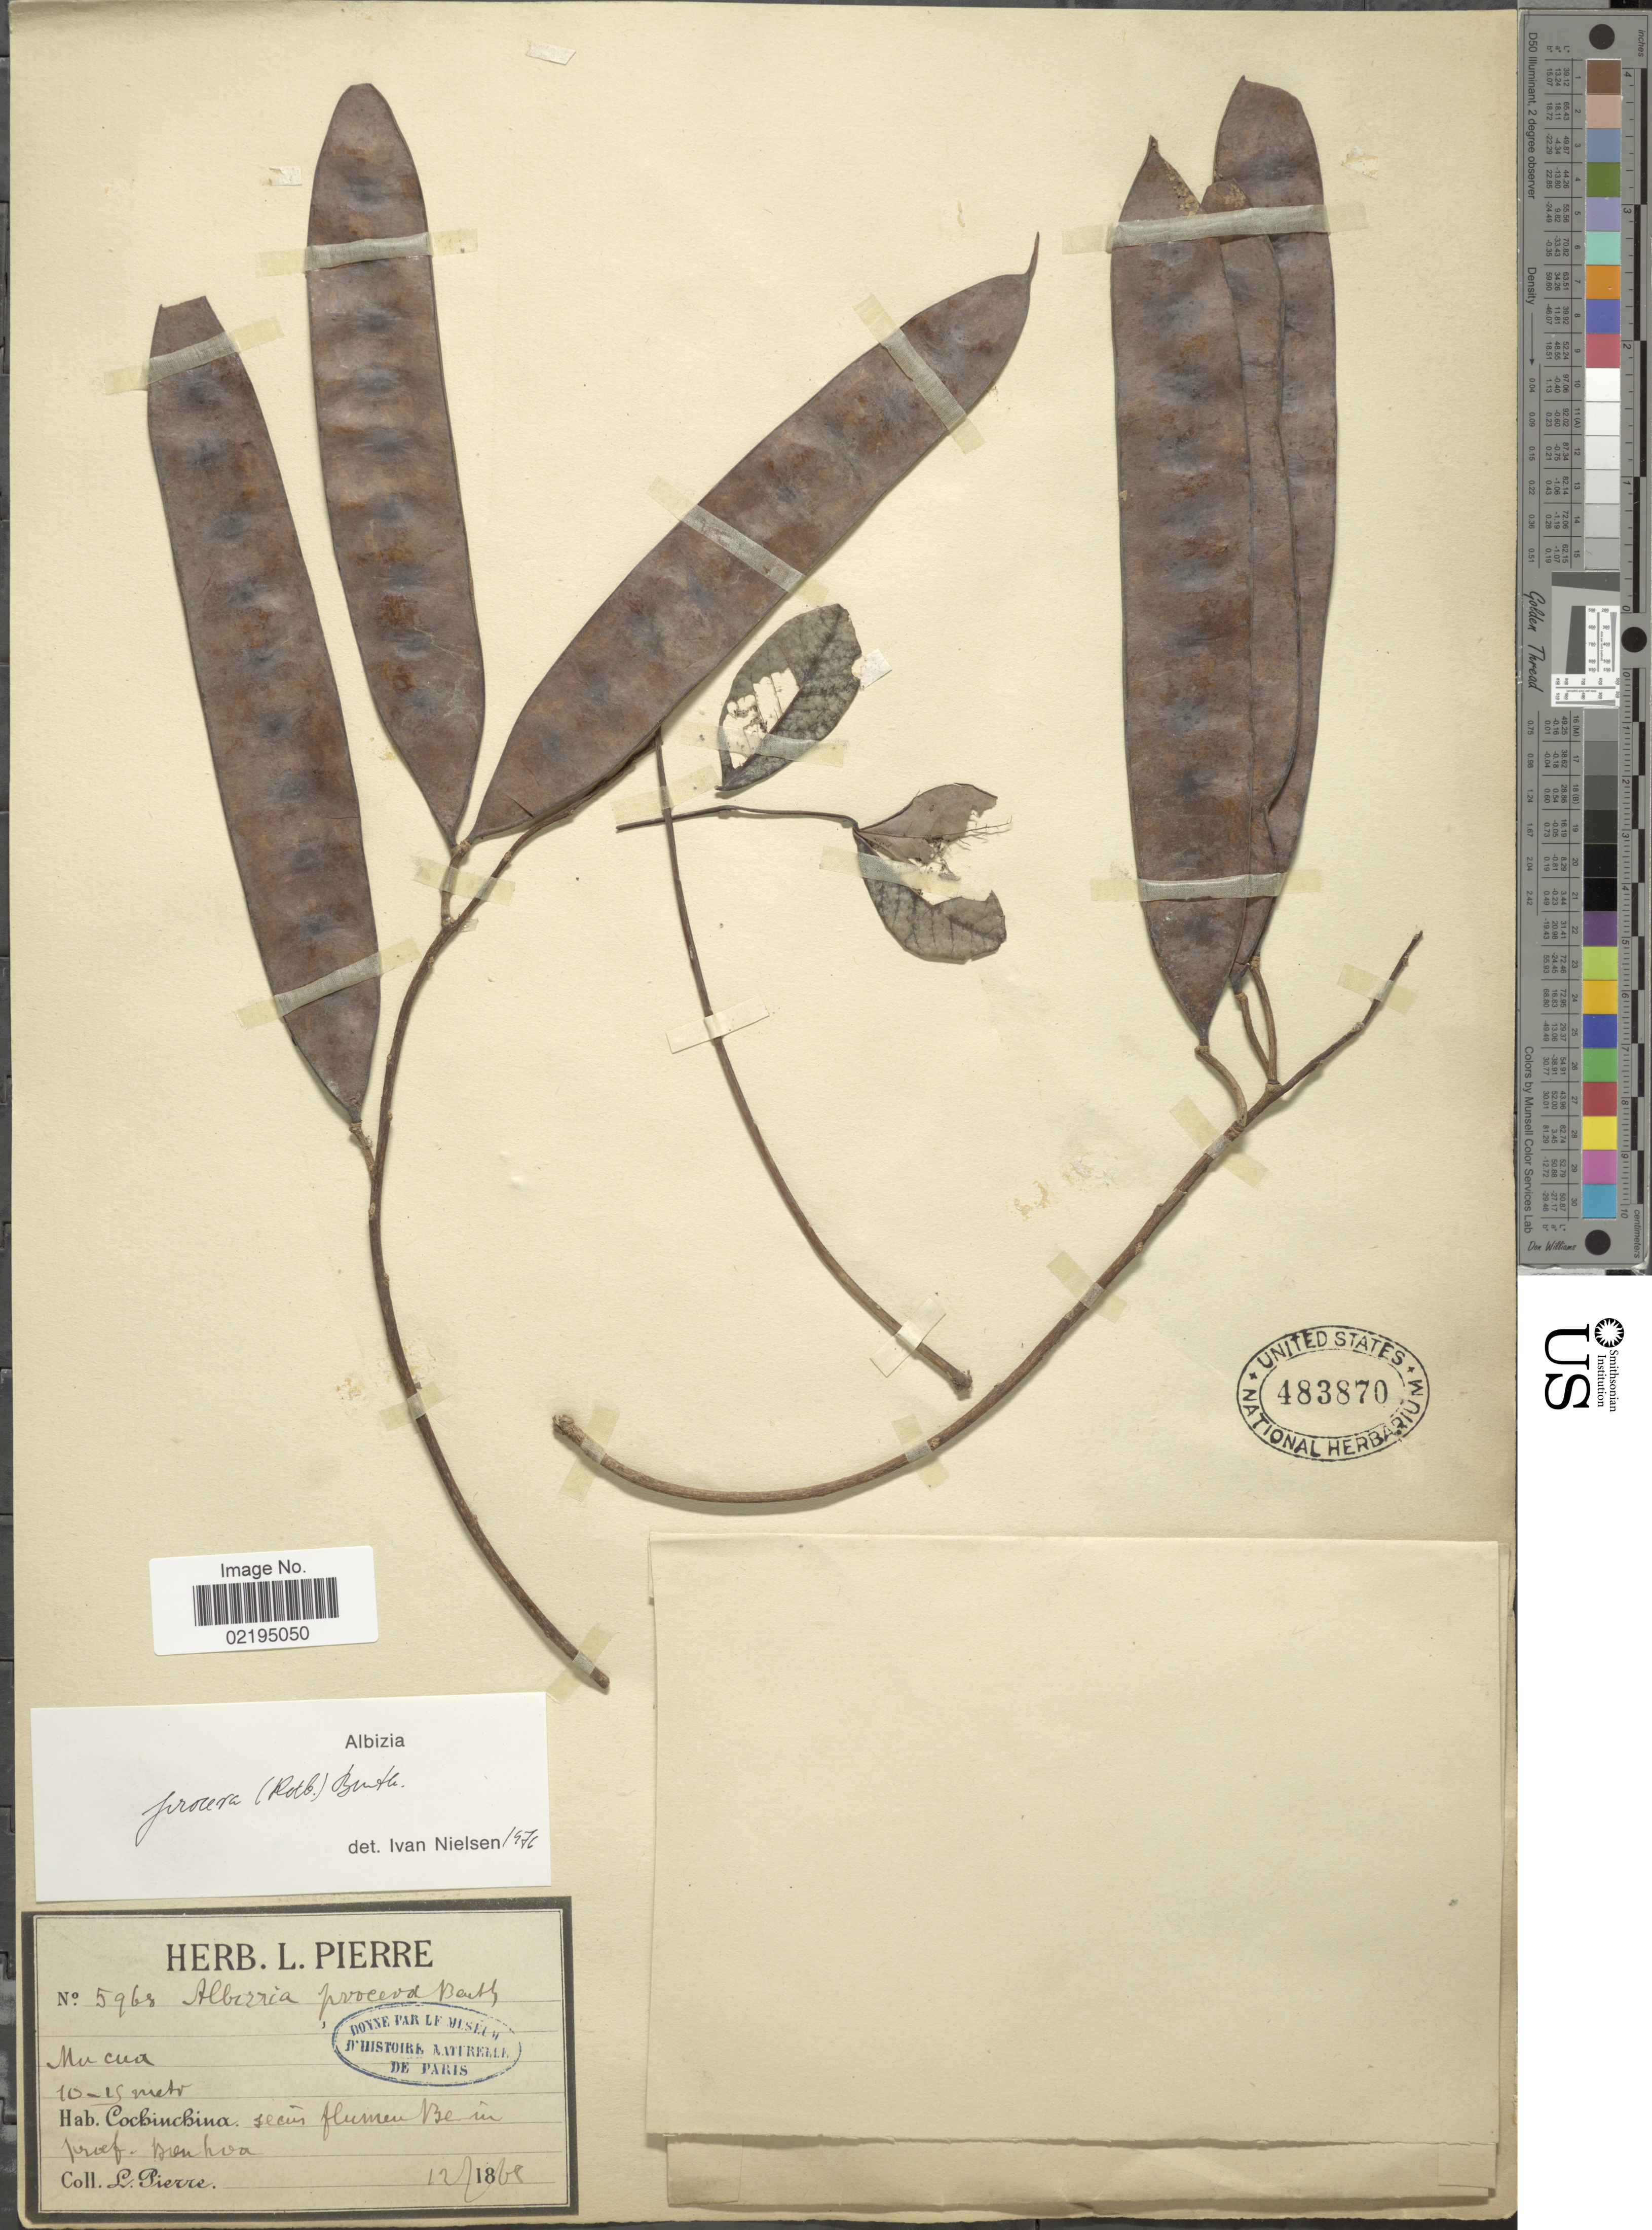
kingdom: Plantae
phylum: Tracheophyta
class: Magnoliopsida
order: Fabales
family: Fabaceae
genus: Albizia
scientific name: Albizia procera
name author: (Roxb.) Benth.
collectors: L. Pierre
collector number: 5968*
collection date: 1868-12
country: Vietnam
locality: Cochinchina, secus flumen Be in praef. Bienhoa [along Bé River in Bien Hoa prefecture]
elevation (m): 10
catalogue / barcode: US 483870